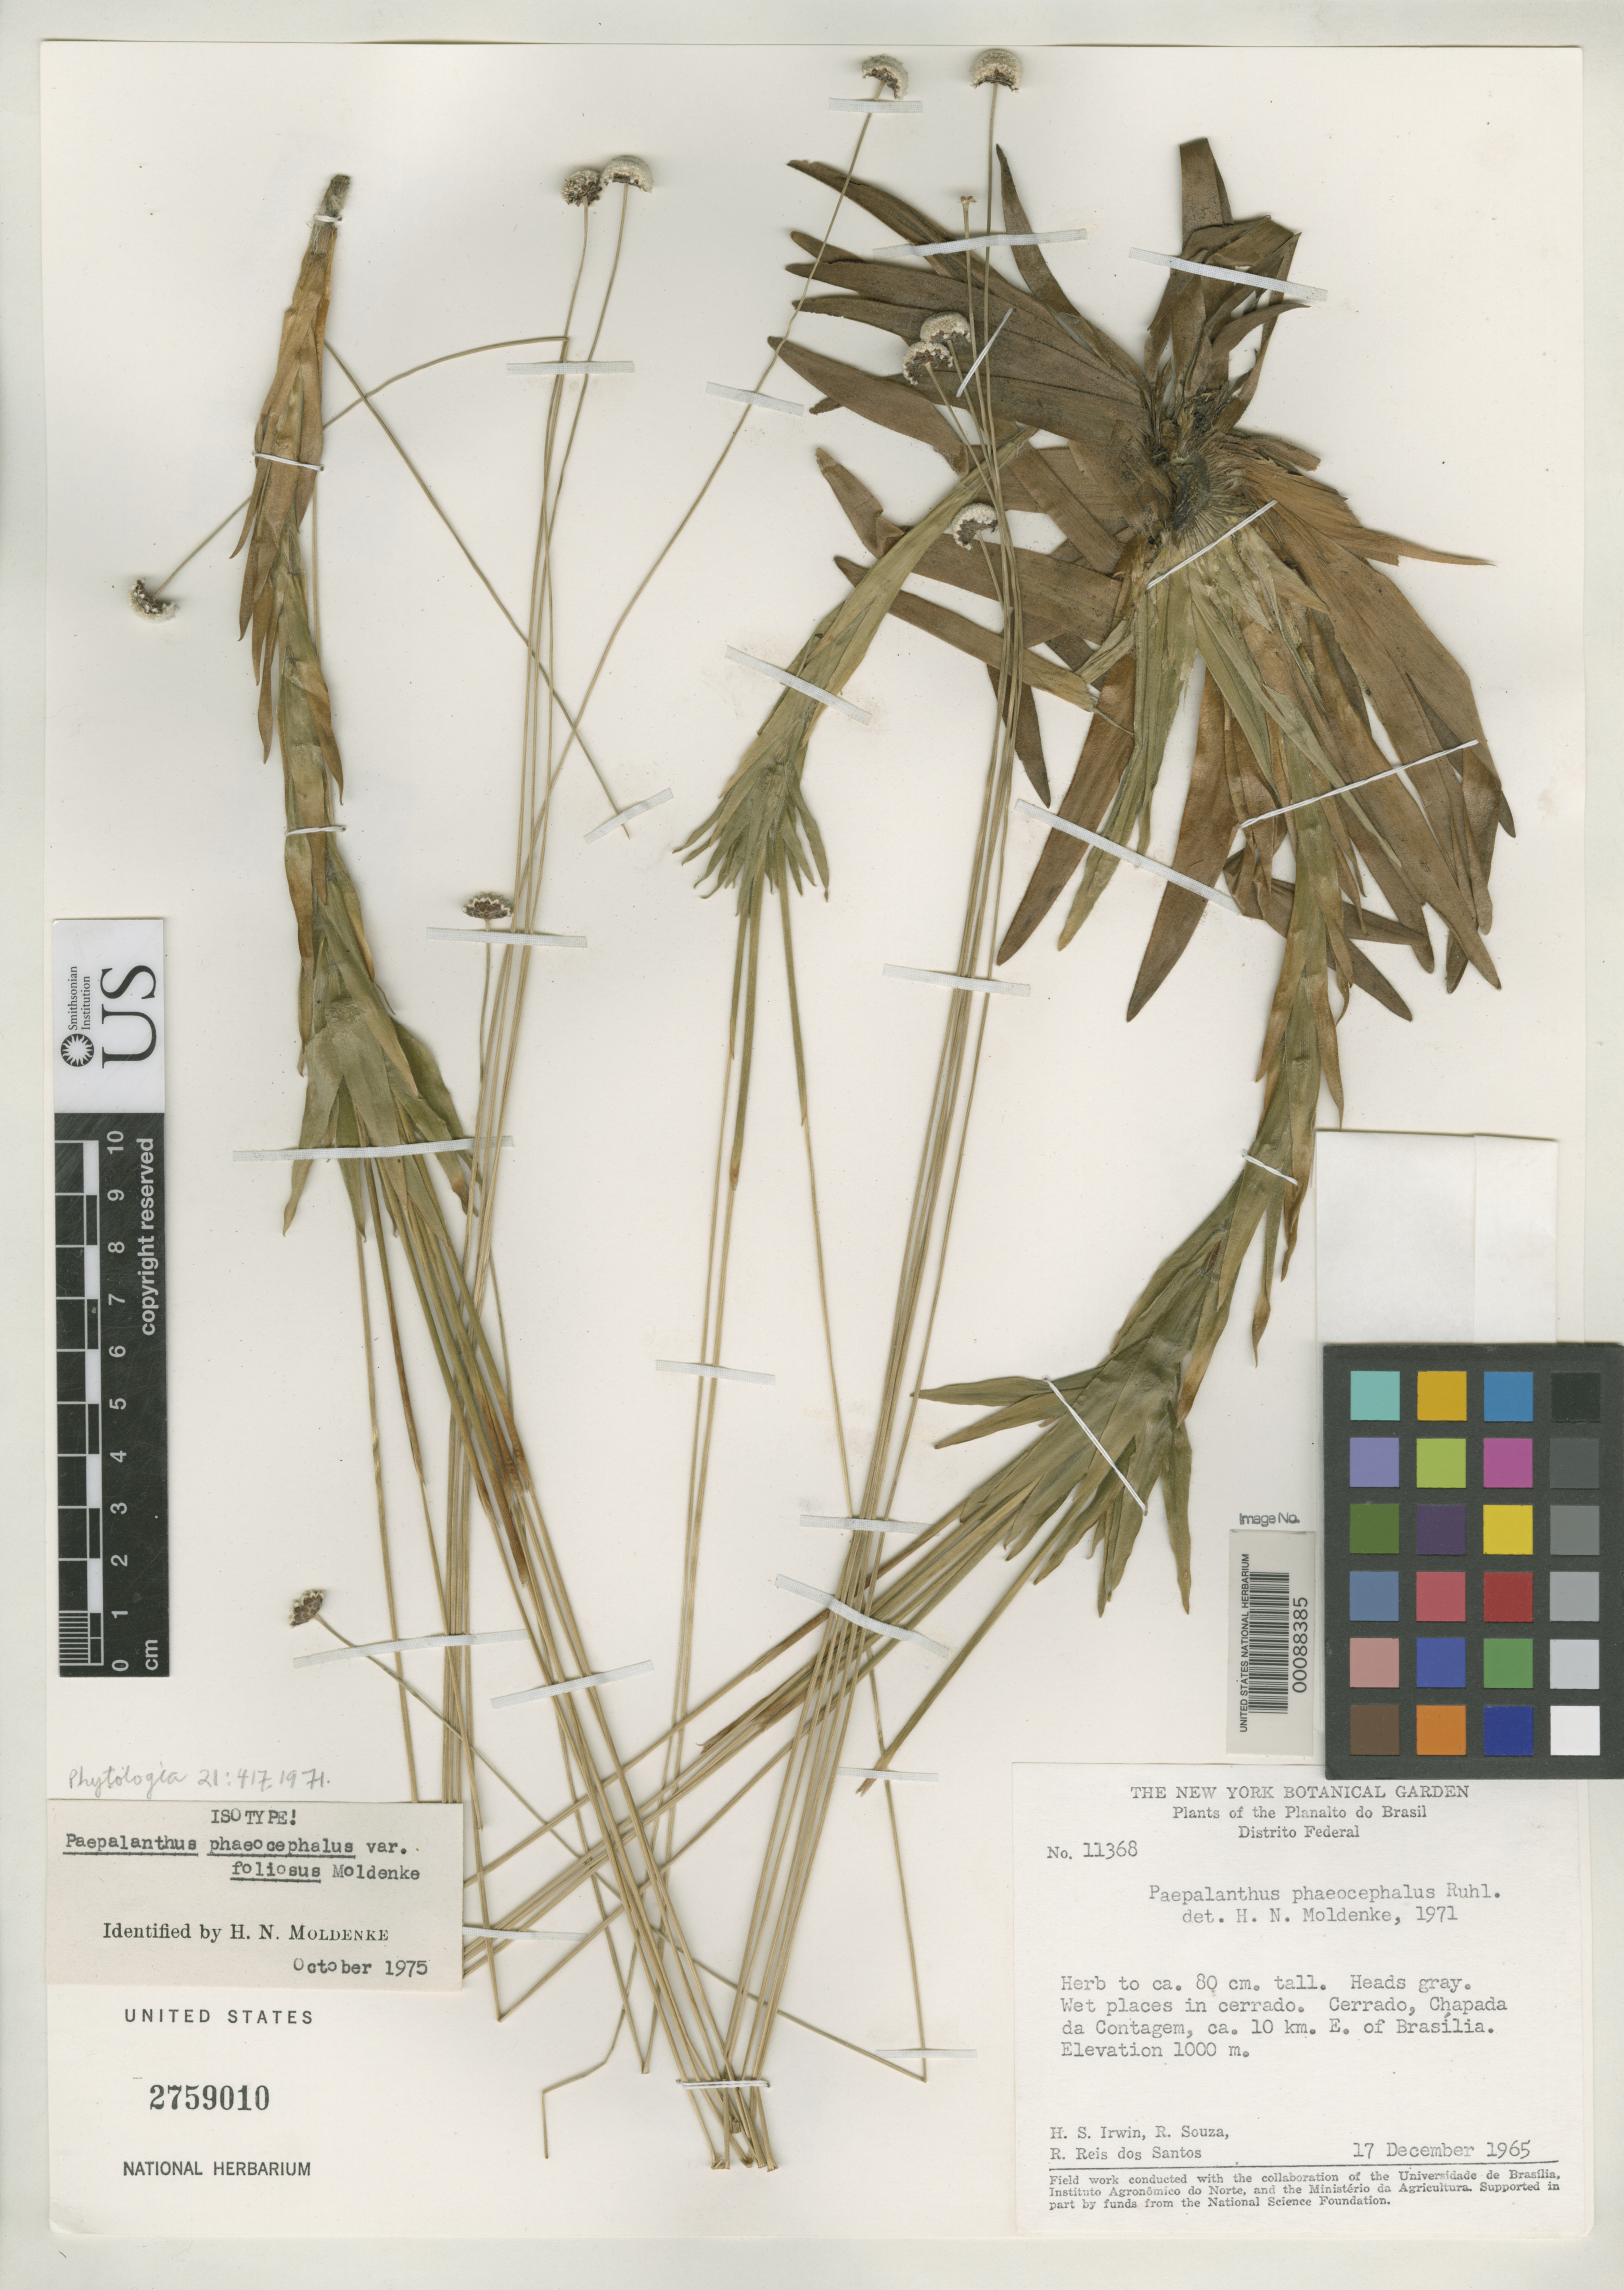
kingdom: Plantae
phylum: Tracheophyta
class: Liliopsida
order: Poales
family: Eriocaulaceae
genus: Paepalanthus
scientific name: Paepalanthus phaeocephalus var. foliosus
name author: Moldenke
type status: Isotype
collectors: H. Irwin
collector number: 11368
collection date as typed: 17 Dec 1965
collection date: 1965-12-17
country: Brazil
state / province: Distrito Federal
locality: Cerrado, Chapada de Contagem.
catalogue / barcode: US 2759010